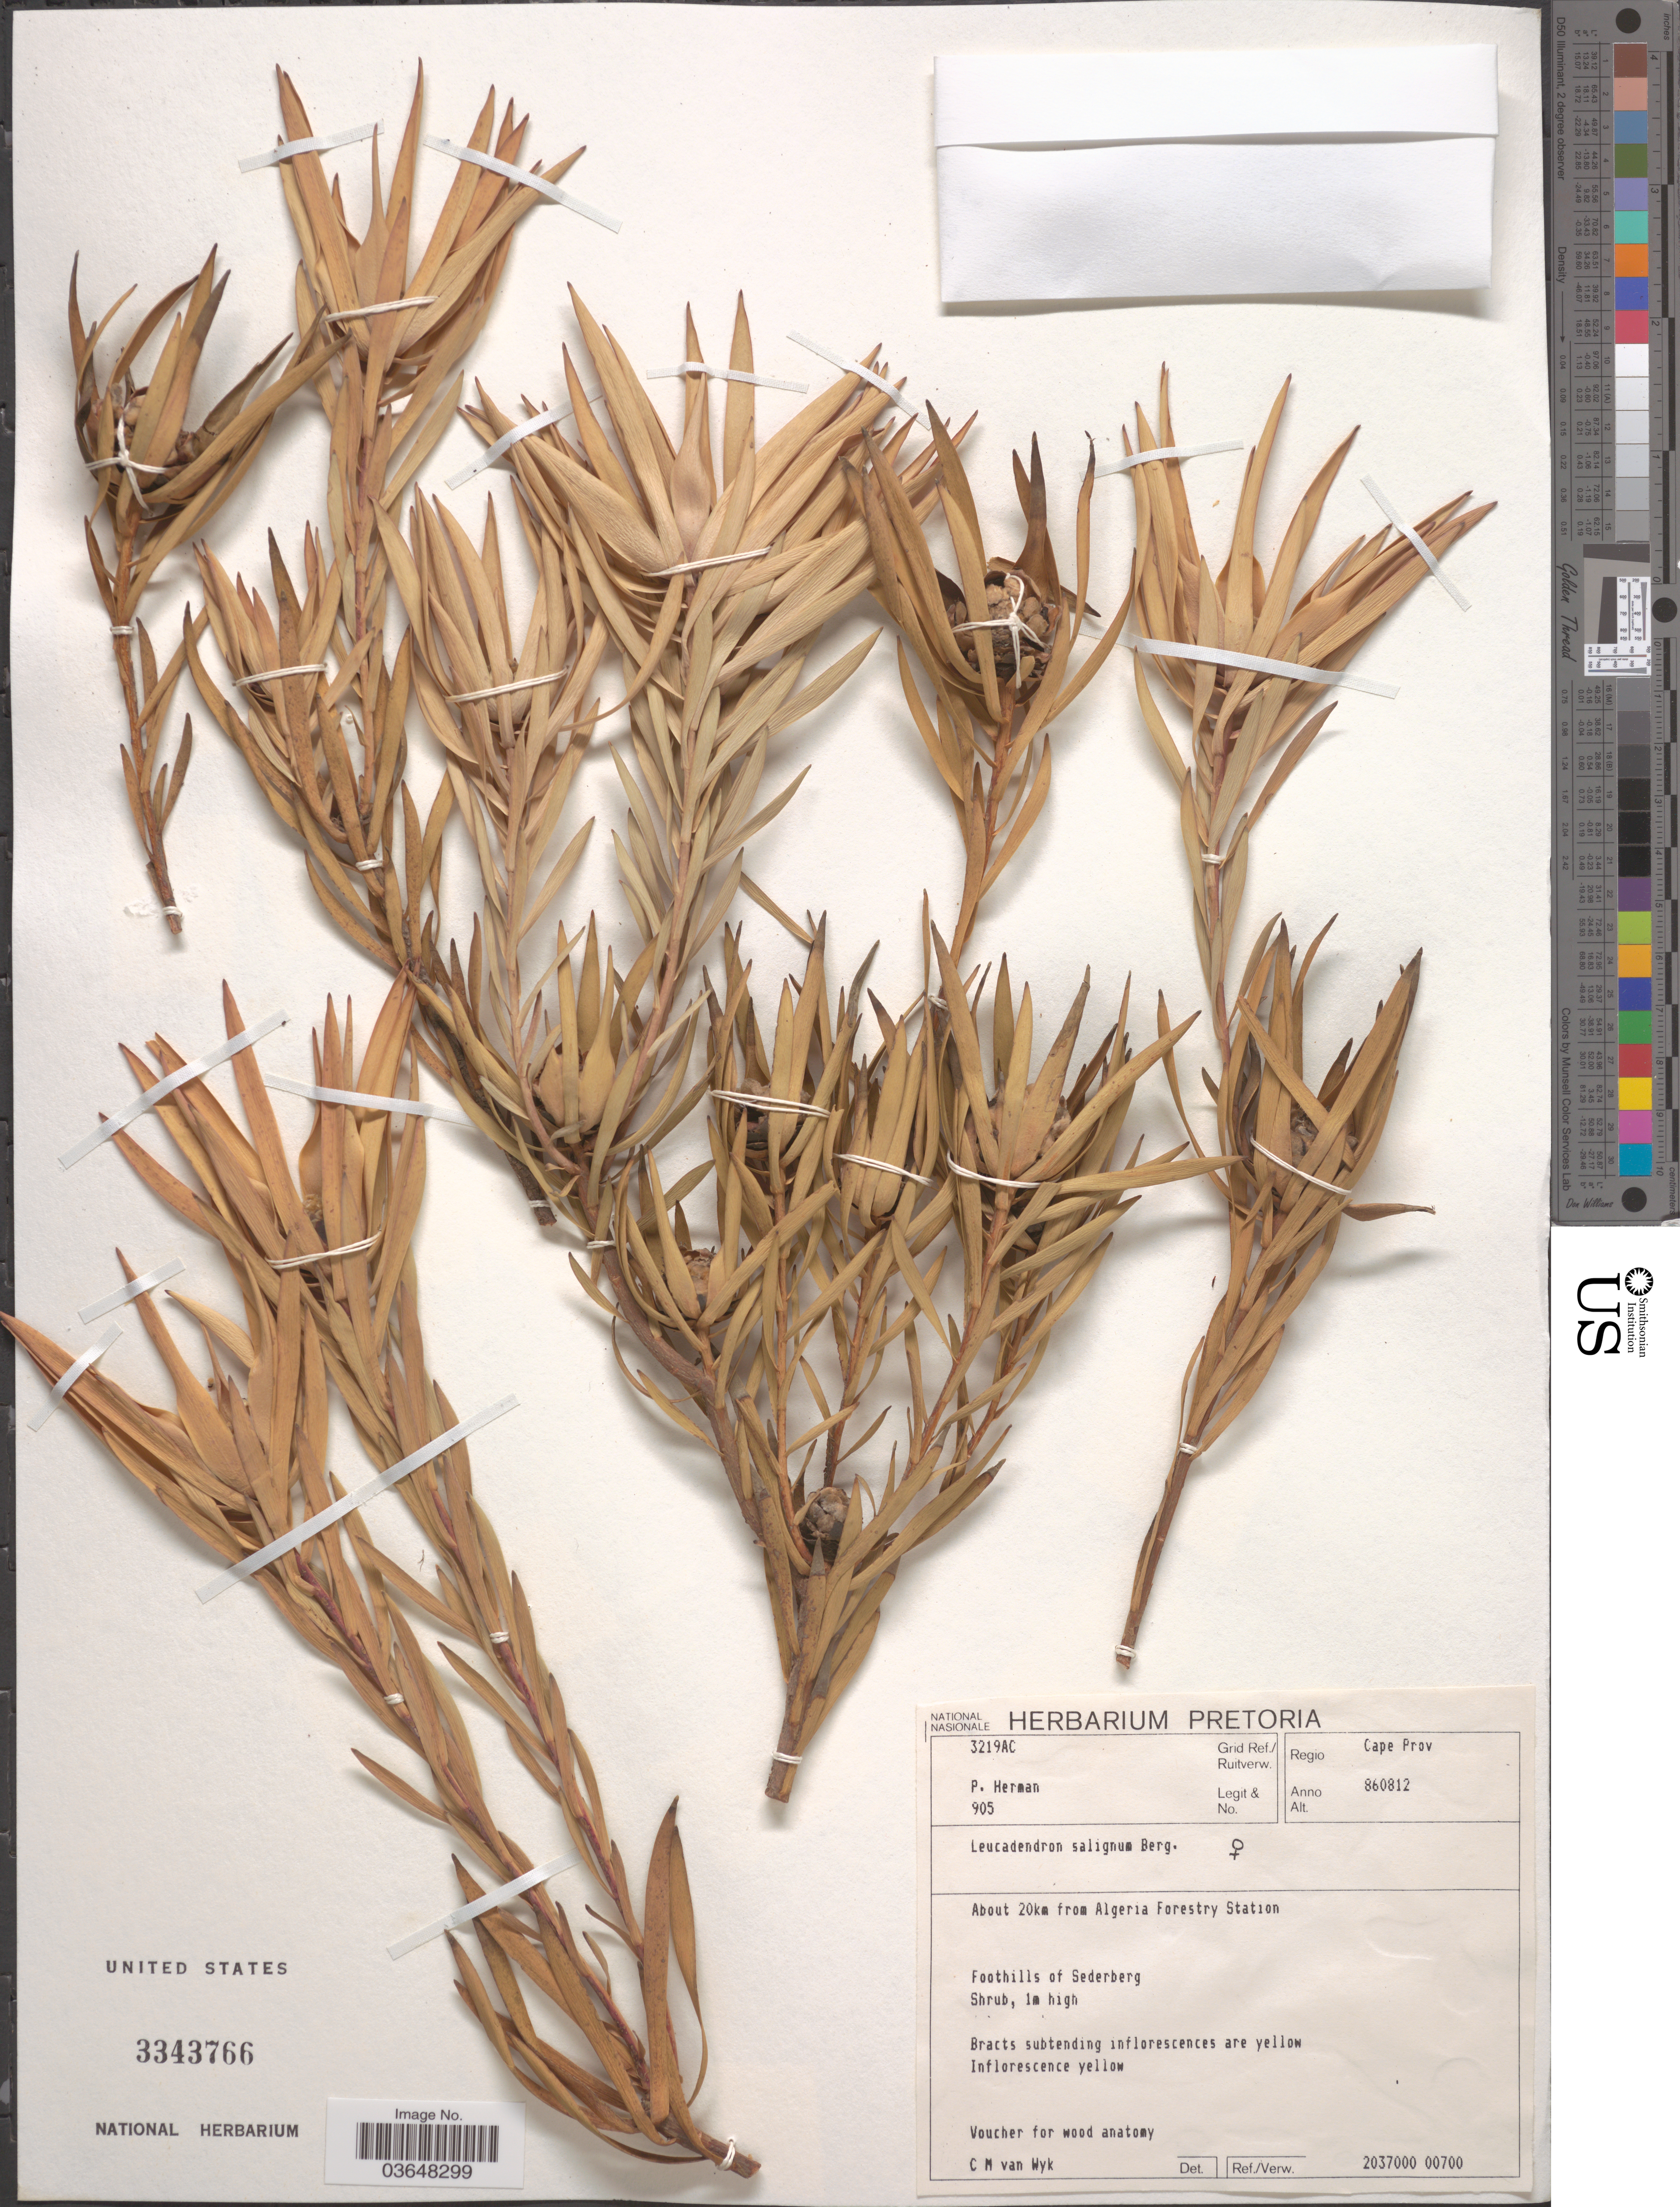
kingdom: Plantae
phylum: Tracheophyta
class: Magnoliopsida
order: Proteales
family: Proteaceae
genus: Leucadendron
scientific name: Leucadendron salignum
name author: P.J. Bergius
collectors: P. Herman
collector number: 905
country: South Africa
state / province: Western Cape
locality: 3219AC Grid Ref./Ruitverw. Regio Cape Prov. About 20 km from Algeria Forestry Station. Foothills of Sederberg.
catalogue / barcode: US 3343766